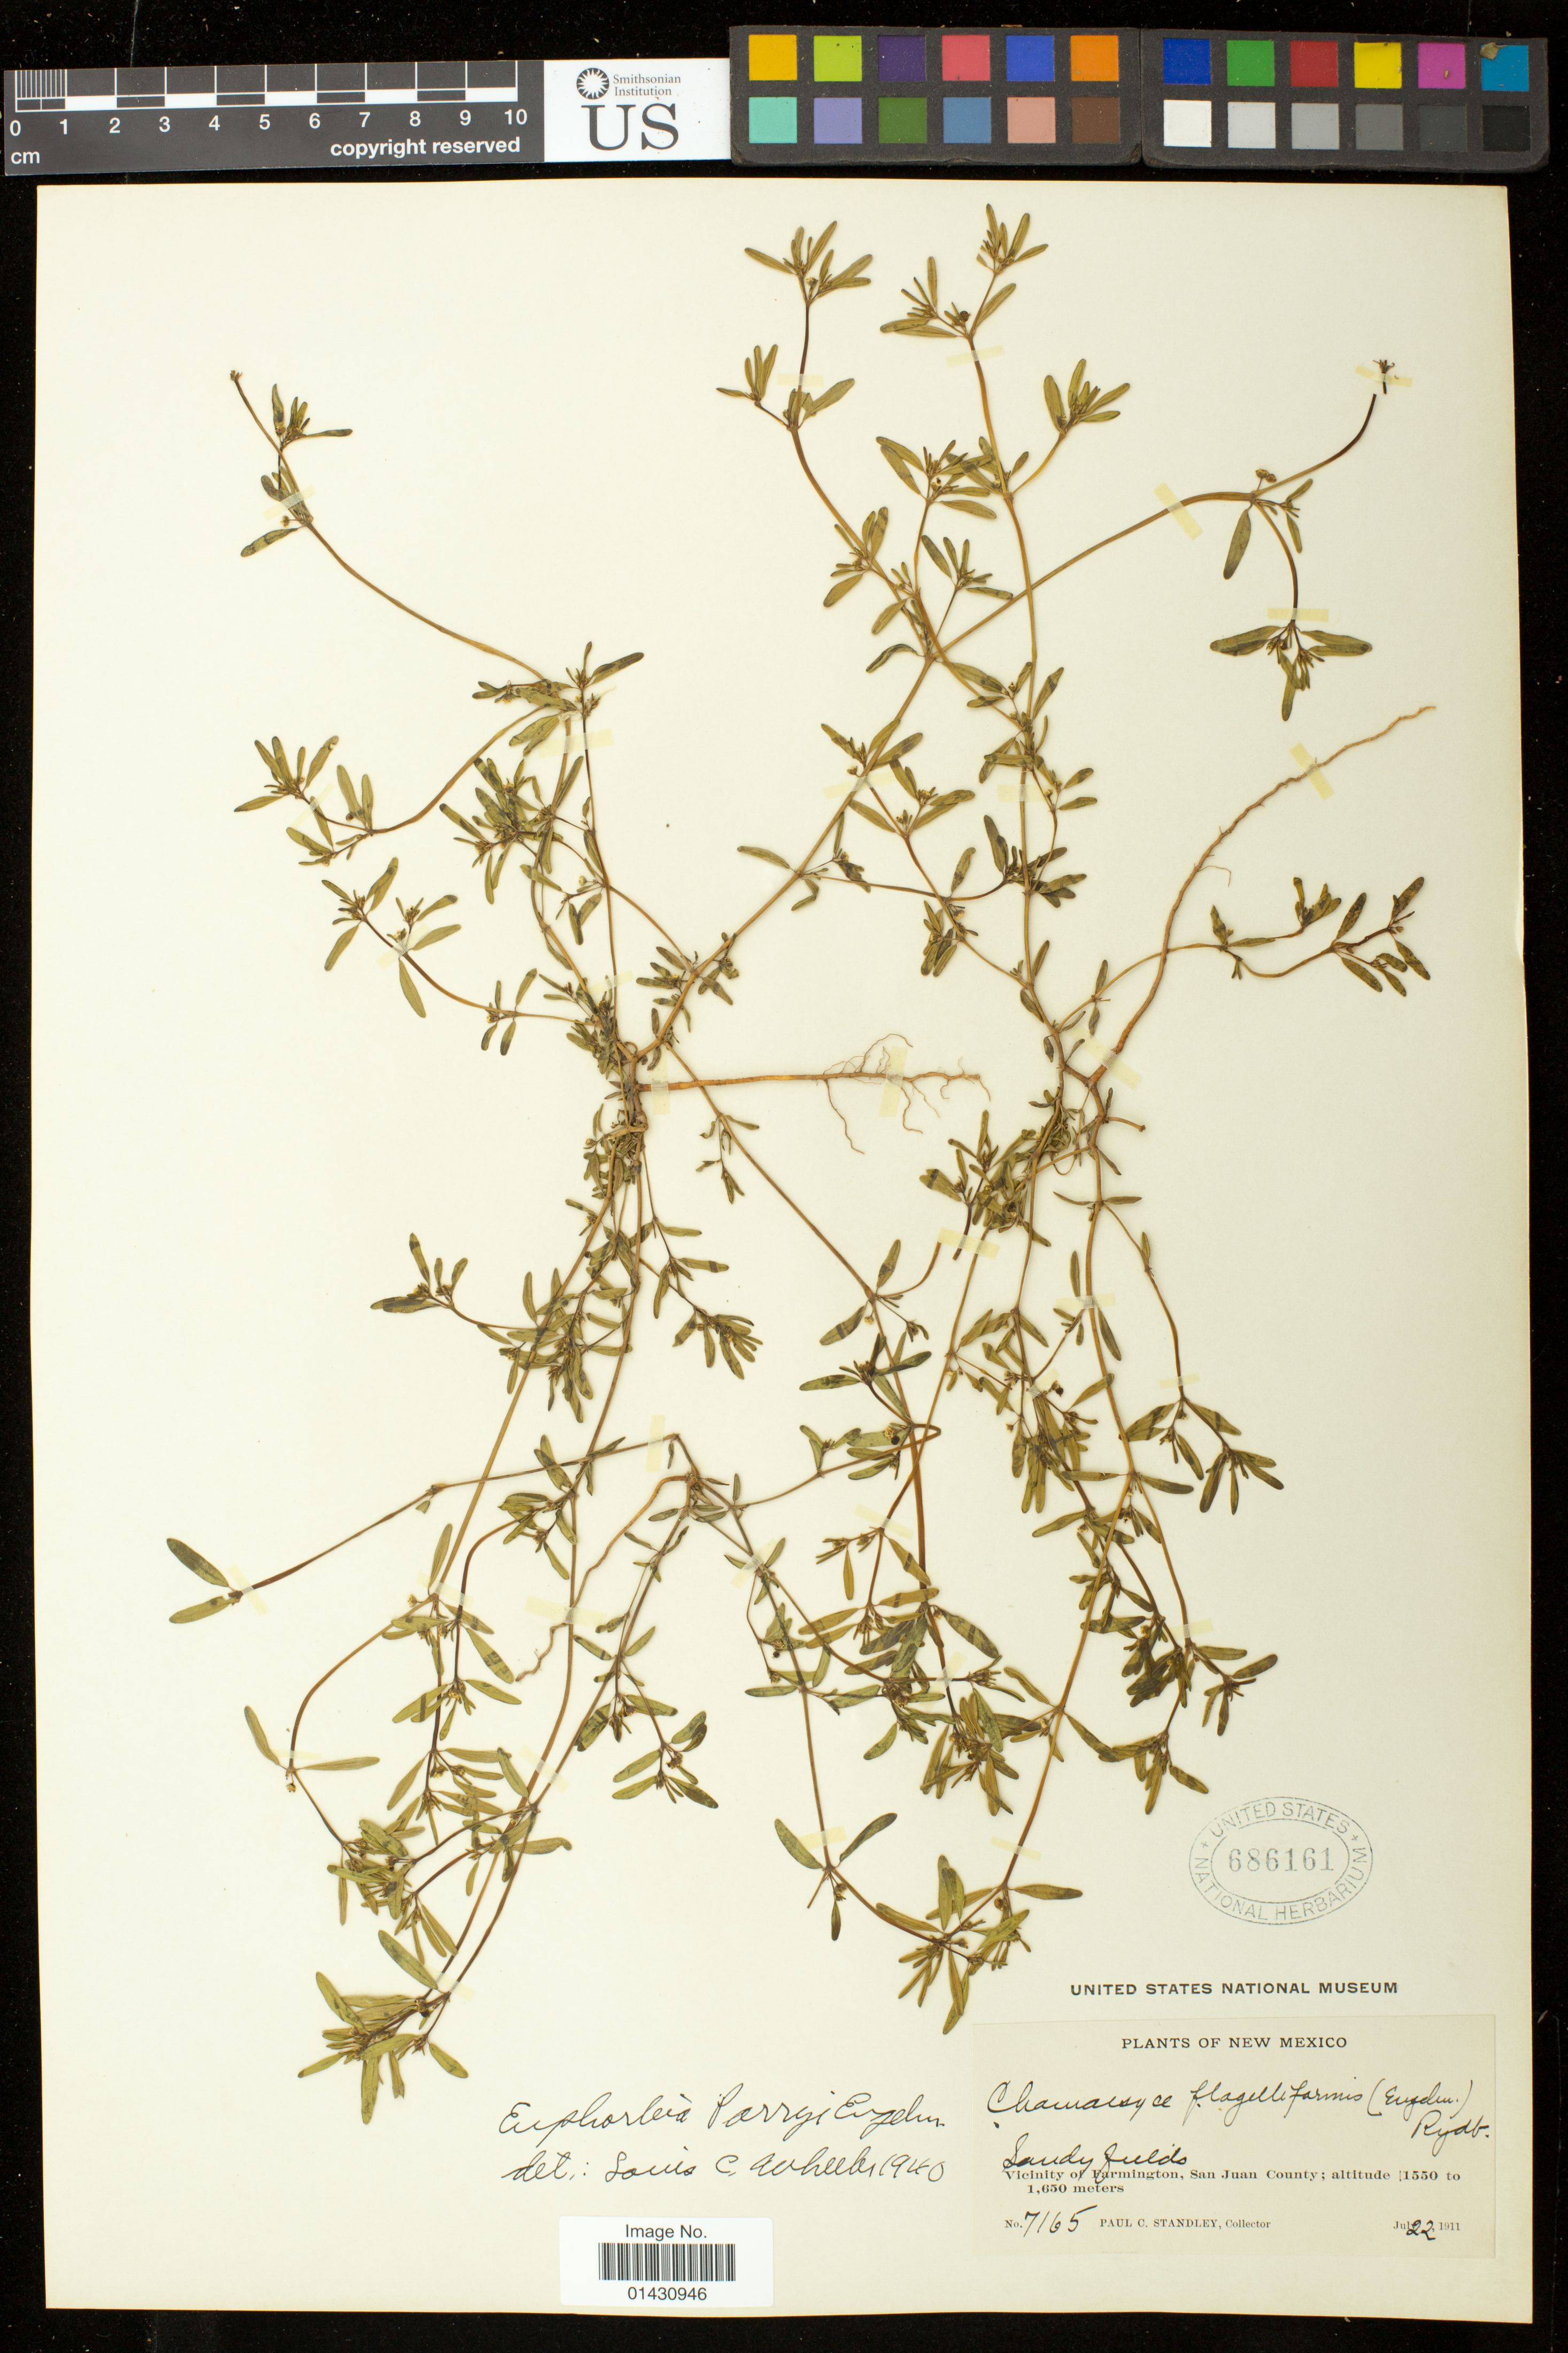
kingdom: Plantae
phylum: Tracheophyta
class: Magnoliopsida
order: Malpighiales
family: Euphorbiaceae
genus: Euphorbia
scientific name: Euphorbia parryi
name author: Engelm.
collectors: P. C. Standley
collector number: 7165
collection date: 1911-07-22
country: United States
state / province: New Mexico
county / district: San Juan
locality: Vicinity of Farmington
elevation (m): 1550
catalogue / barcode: US 686161